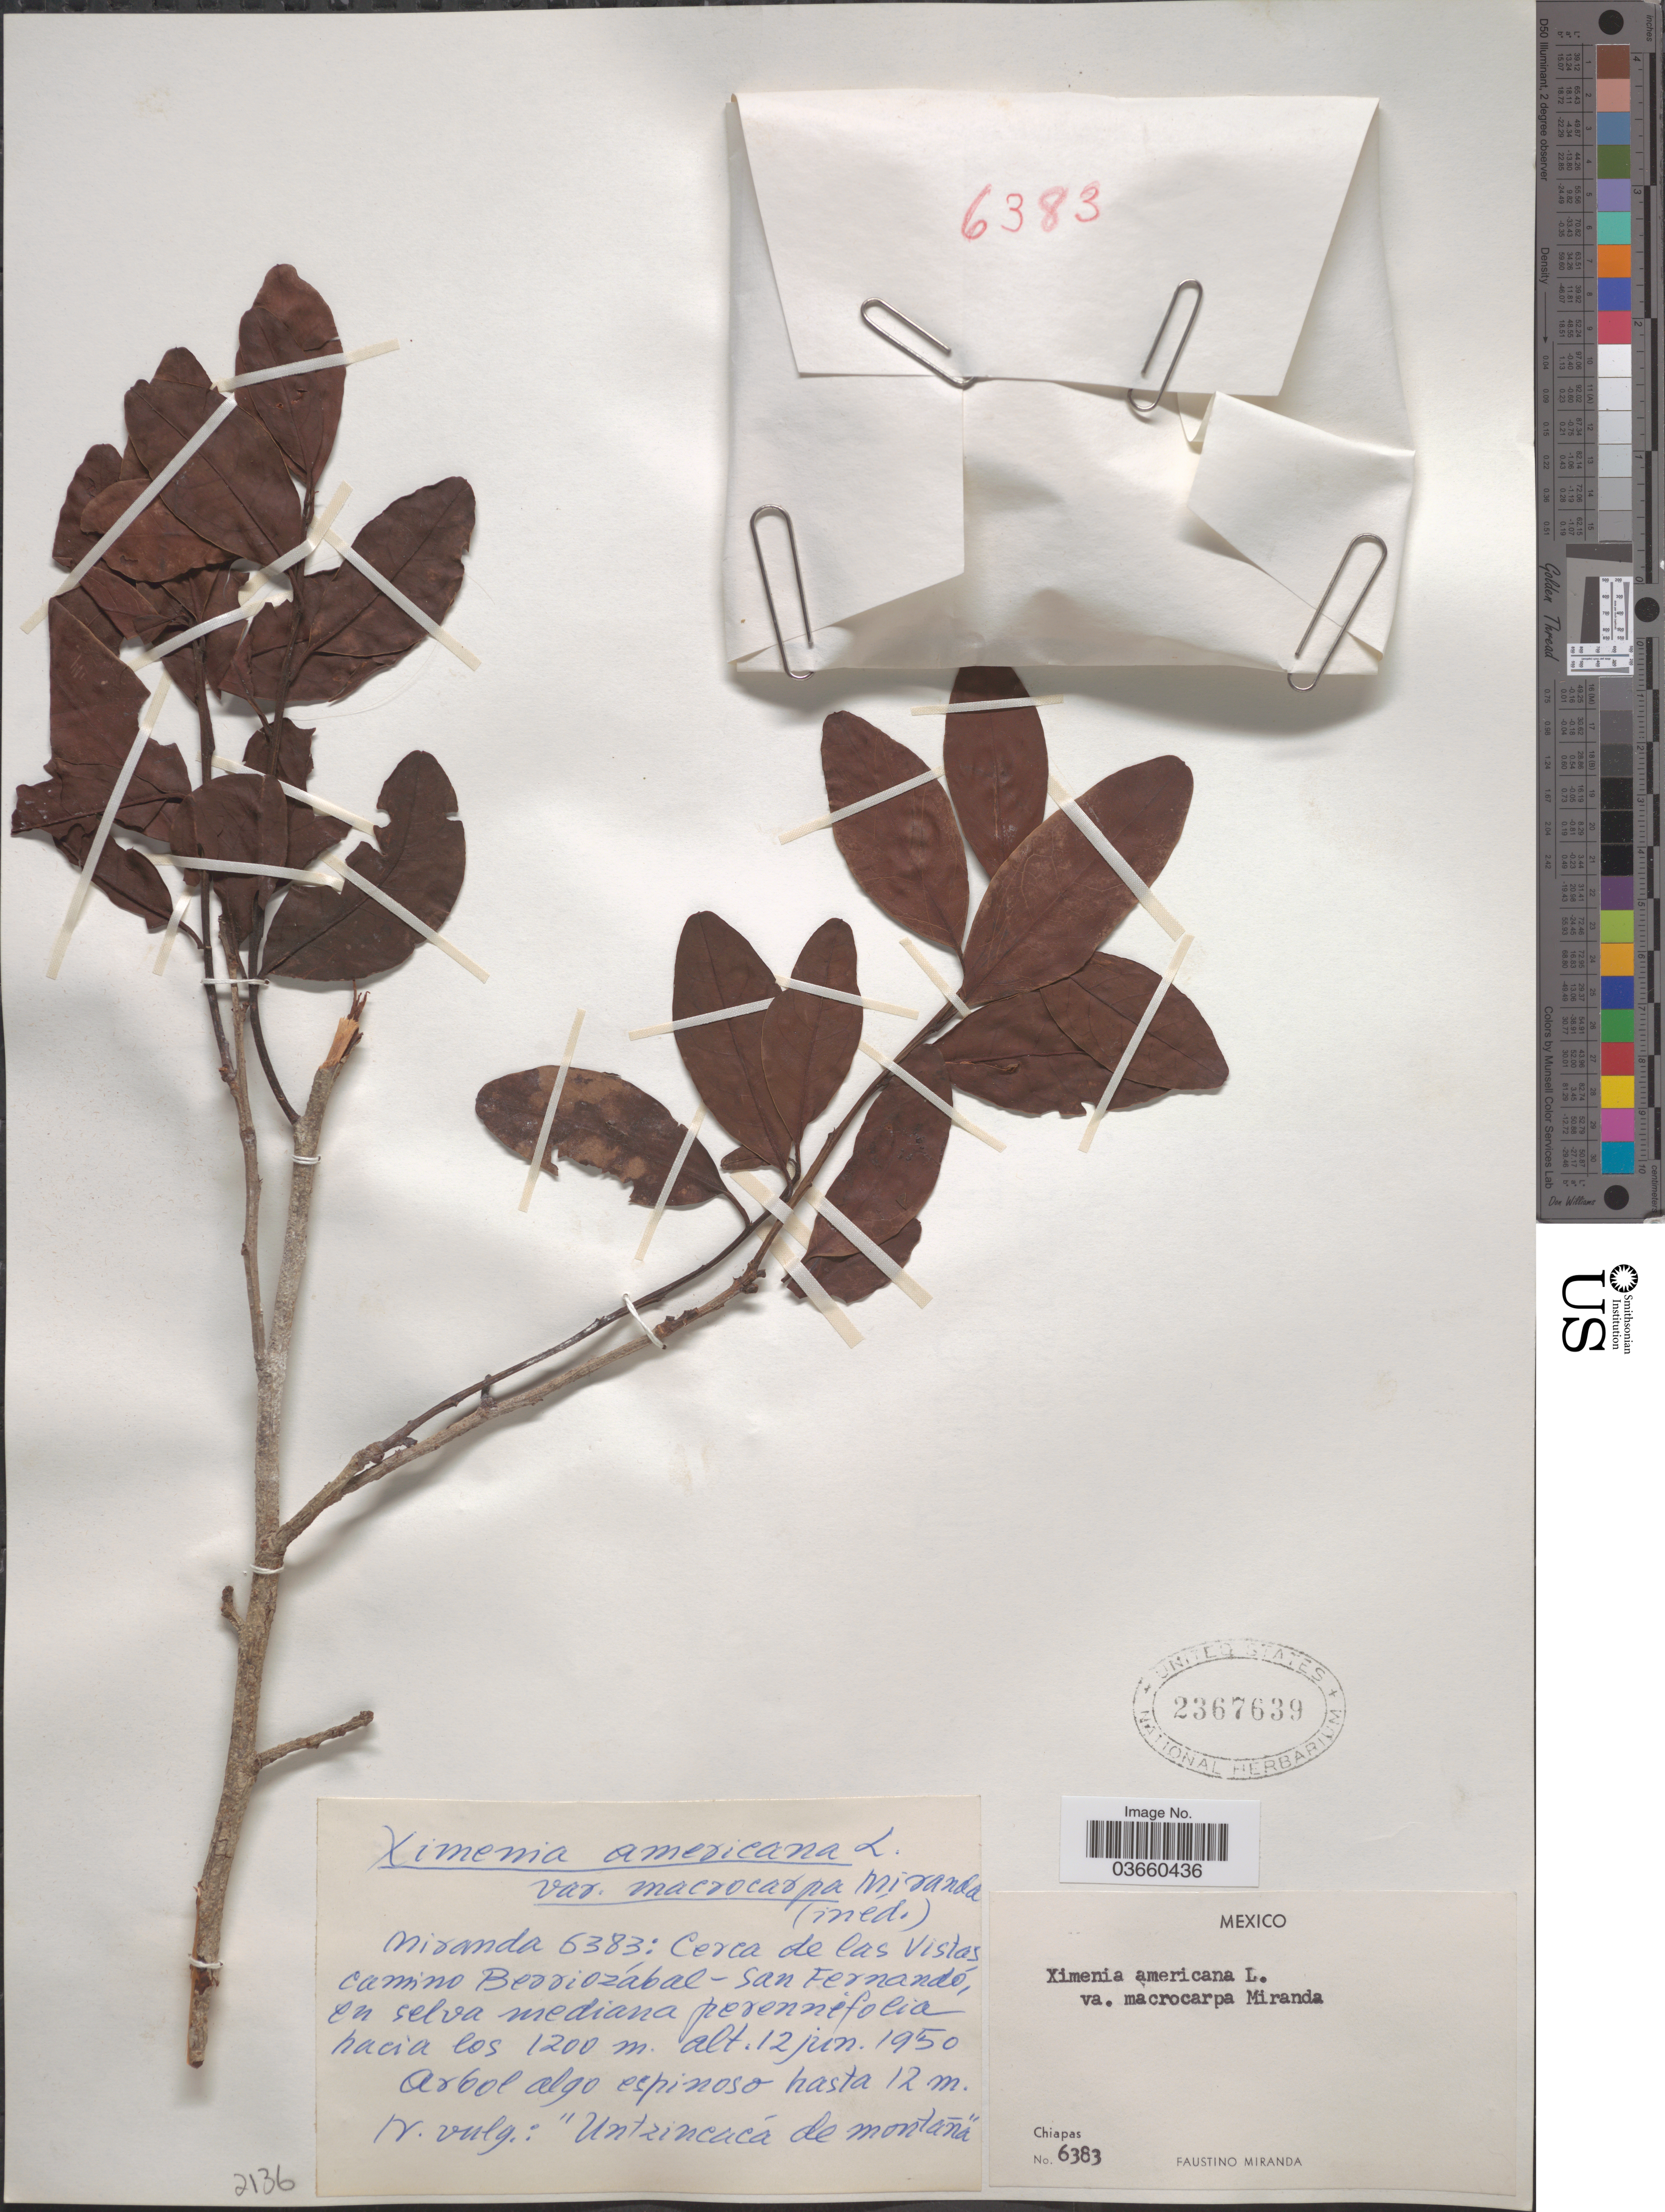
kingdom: Plantae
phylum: Tracheophyta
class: Magnoliopsida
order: Santalales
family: Ximeniaceae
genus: Ximenia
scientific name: Ximenia americana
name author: L.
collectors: F. Miranda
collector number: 6383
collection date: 1950-06-12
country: Mexico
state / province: Chiapas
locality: Cerca de las Vistas, camino Bessiozábal - San Fernando.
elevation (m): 1200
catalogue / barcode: US 2367639